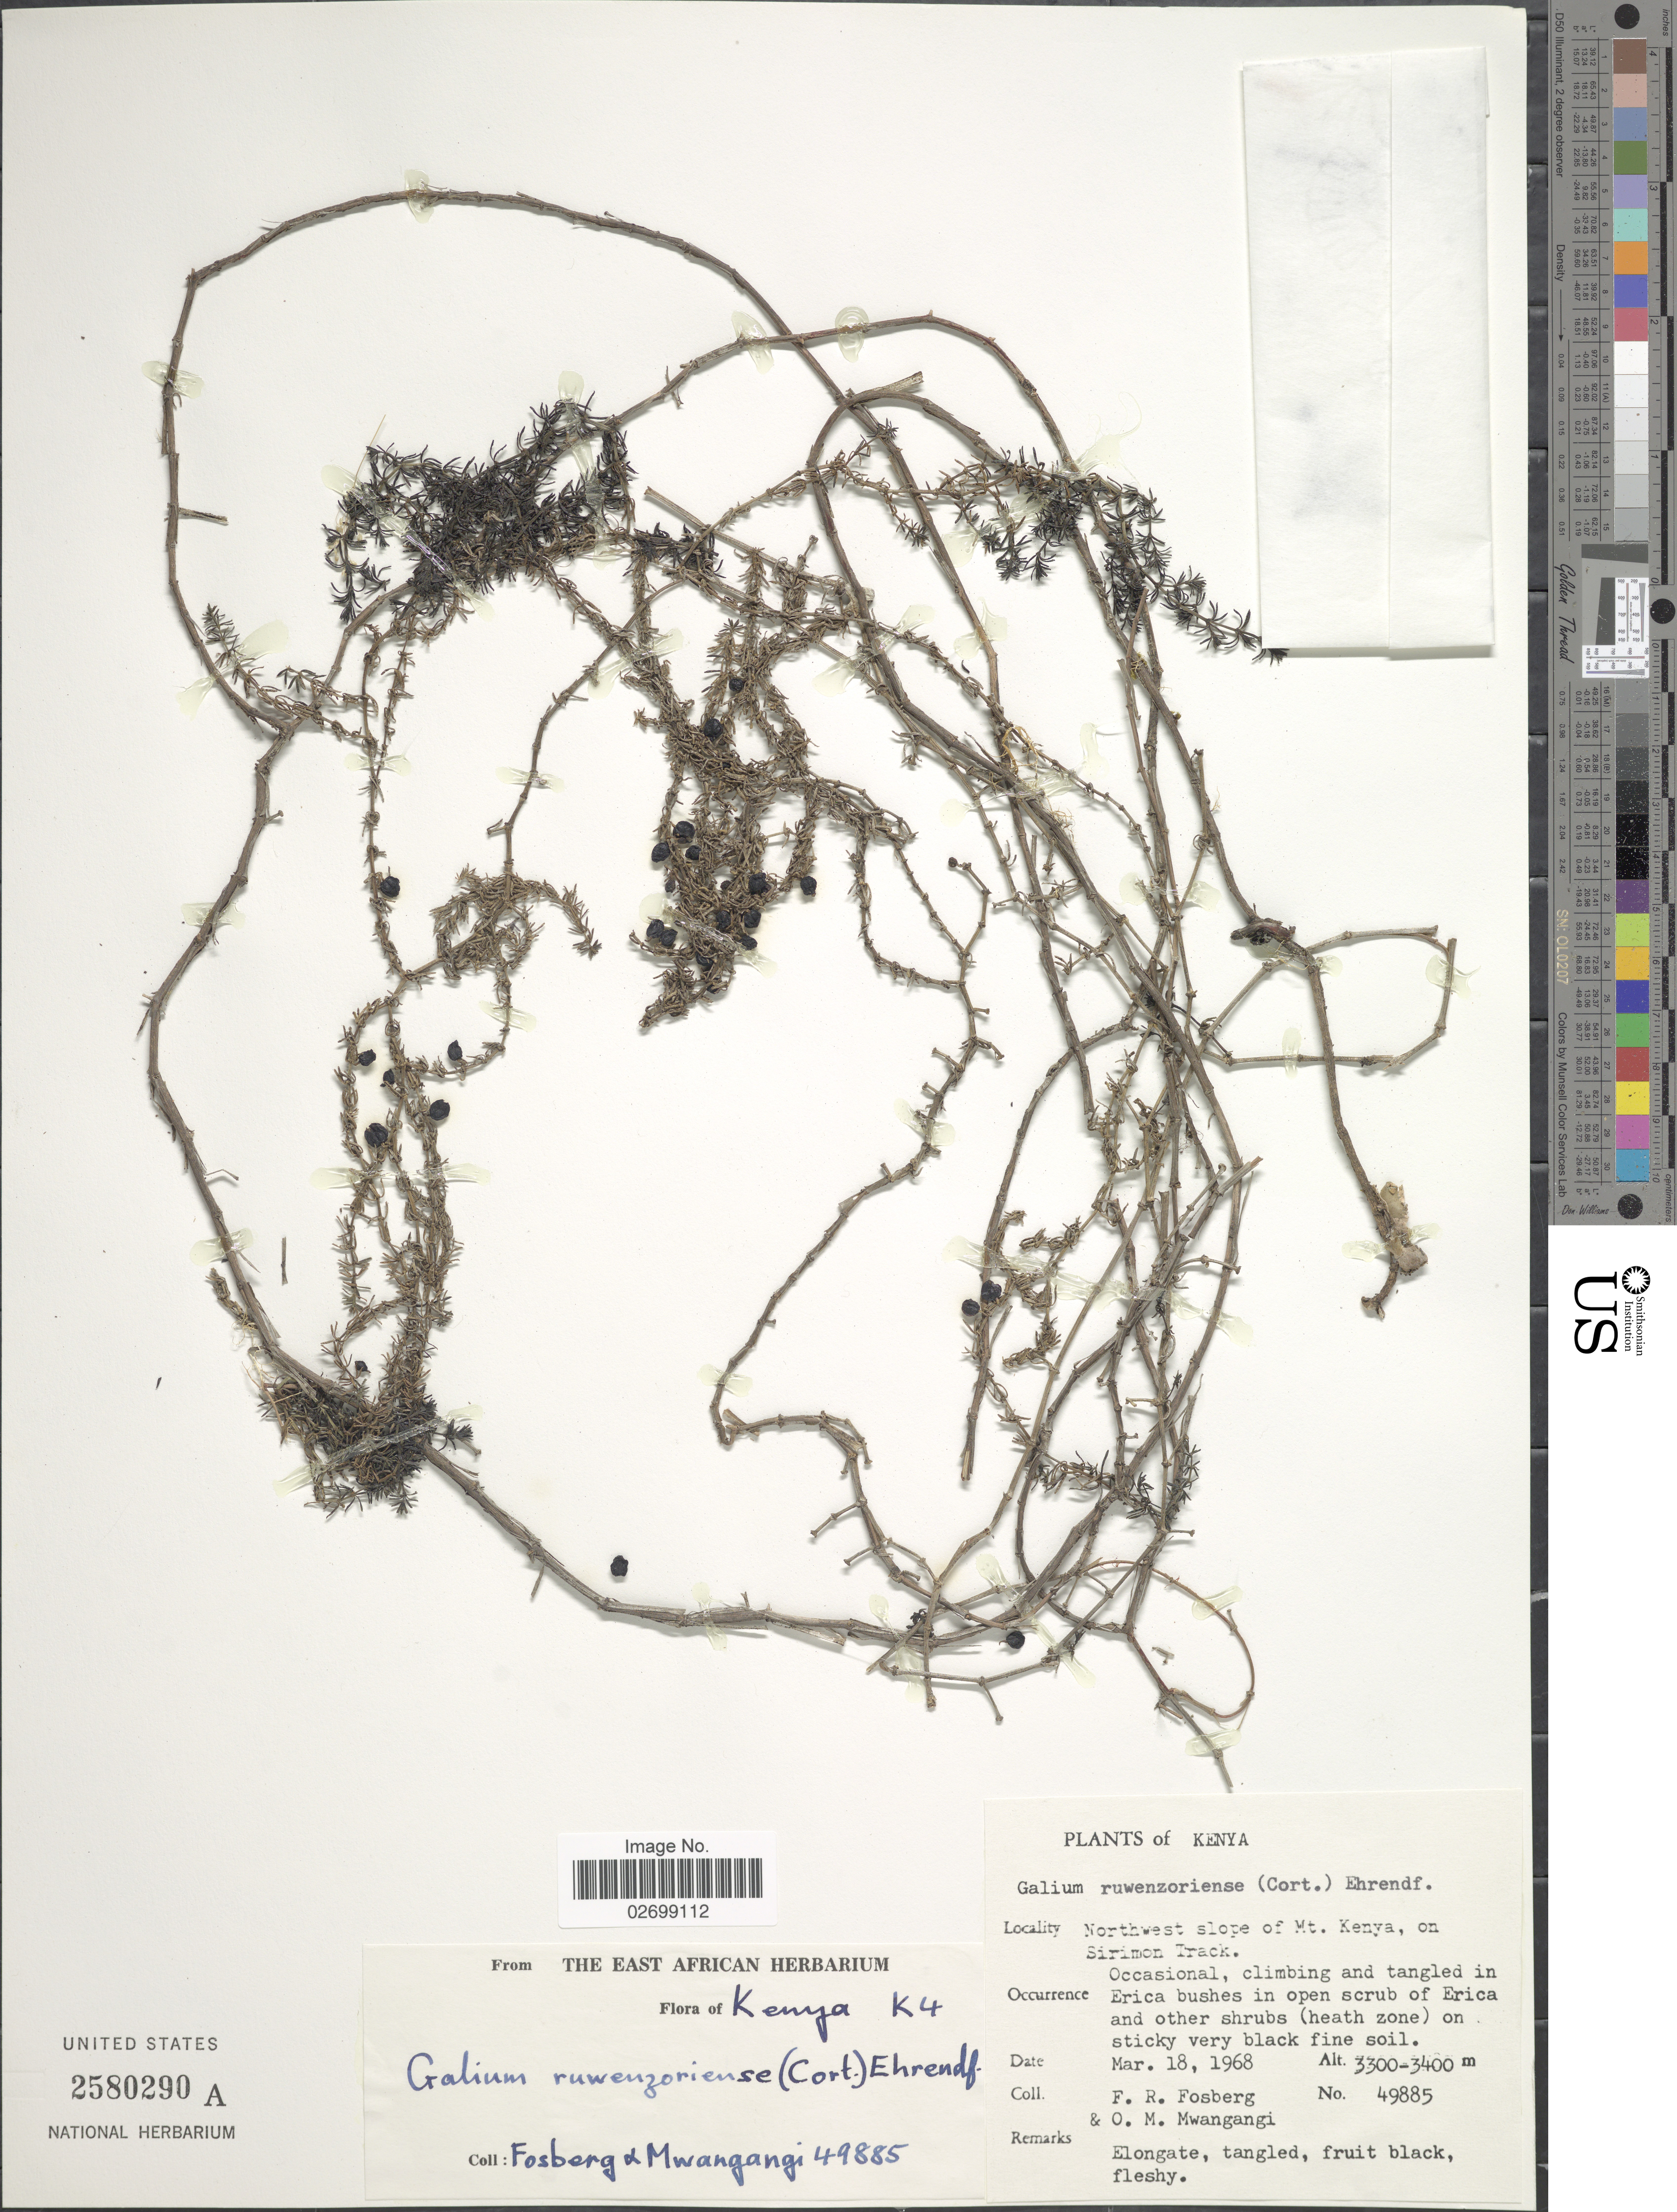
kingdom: Plantae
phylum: Tracheophyta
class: Magnoliopsida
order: Gentianales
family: Rubiaceae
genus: Galium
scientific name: Galium ruwenzoriense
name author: (Cortesi) Ehrend.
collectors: F. R. Fosberg & O. M. Mwangangi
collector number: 49885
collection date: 1968-03-18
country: Kenya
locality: Northwest slope of Mt. Kenya, on Sirimon Track, climbing and tangled in Erica bushes in open scrub of Erica and other shrubs (heath zone), Kenya K4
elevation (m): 3300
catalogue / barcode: US 2580290A